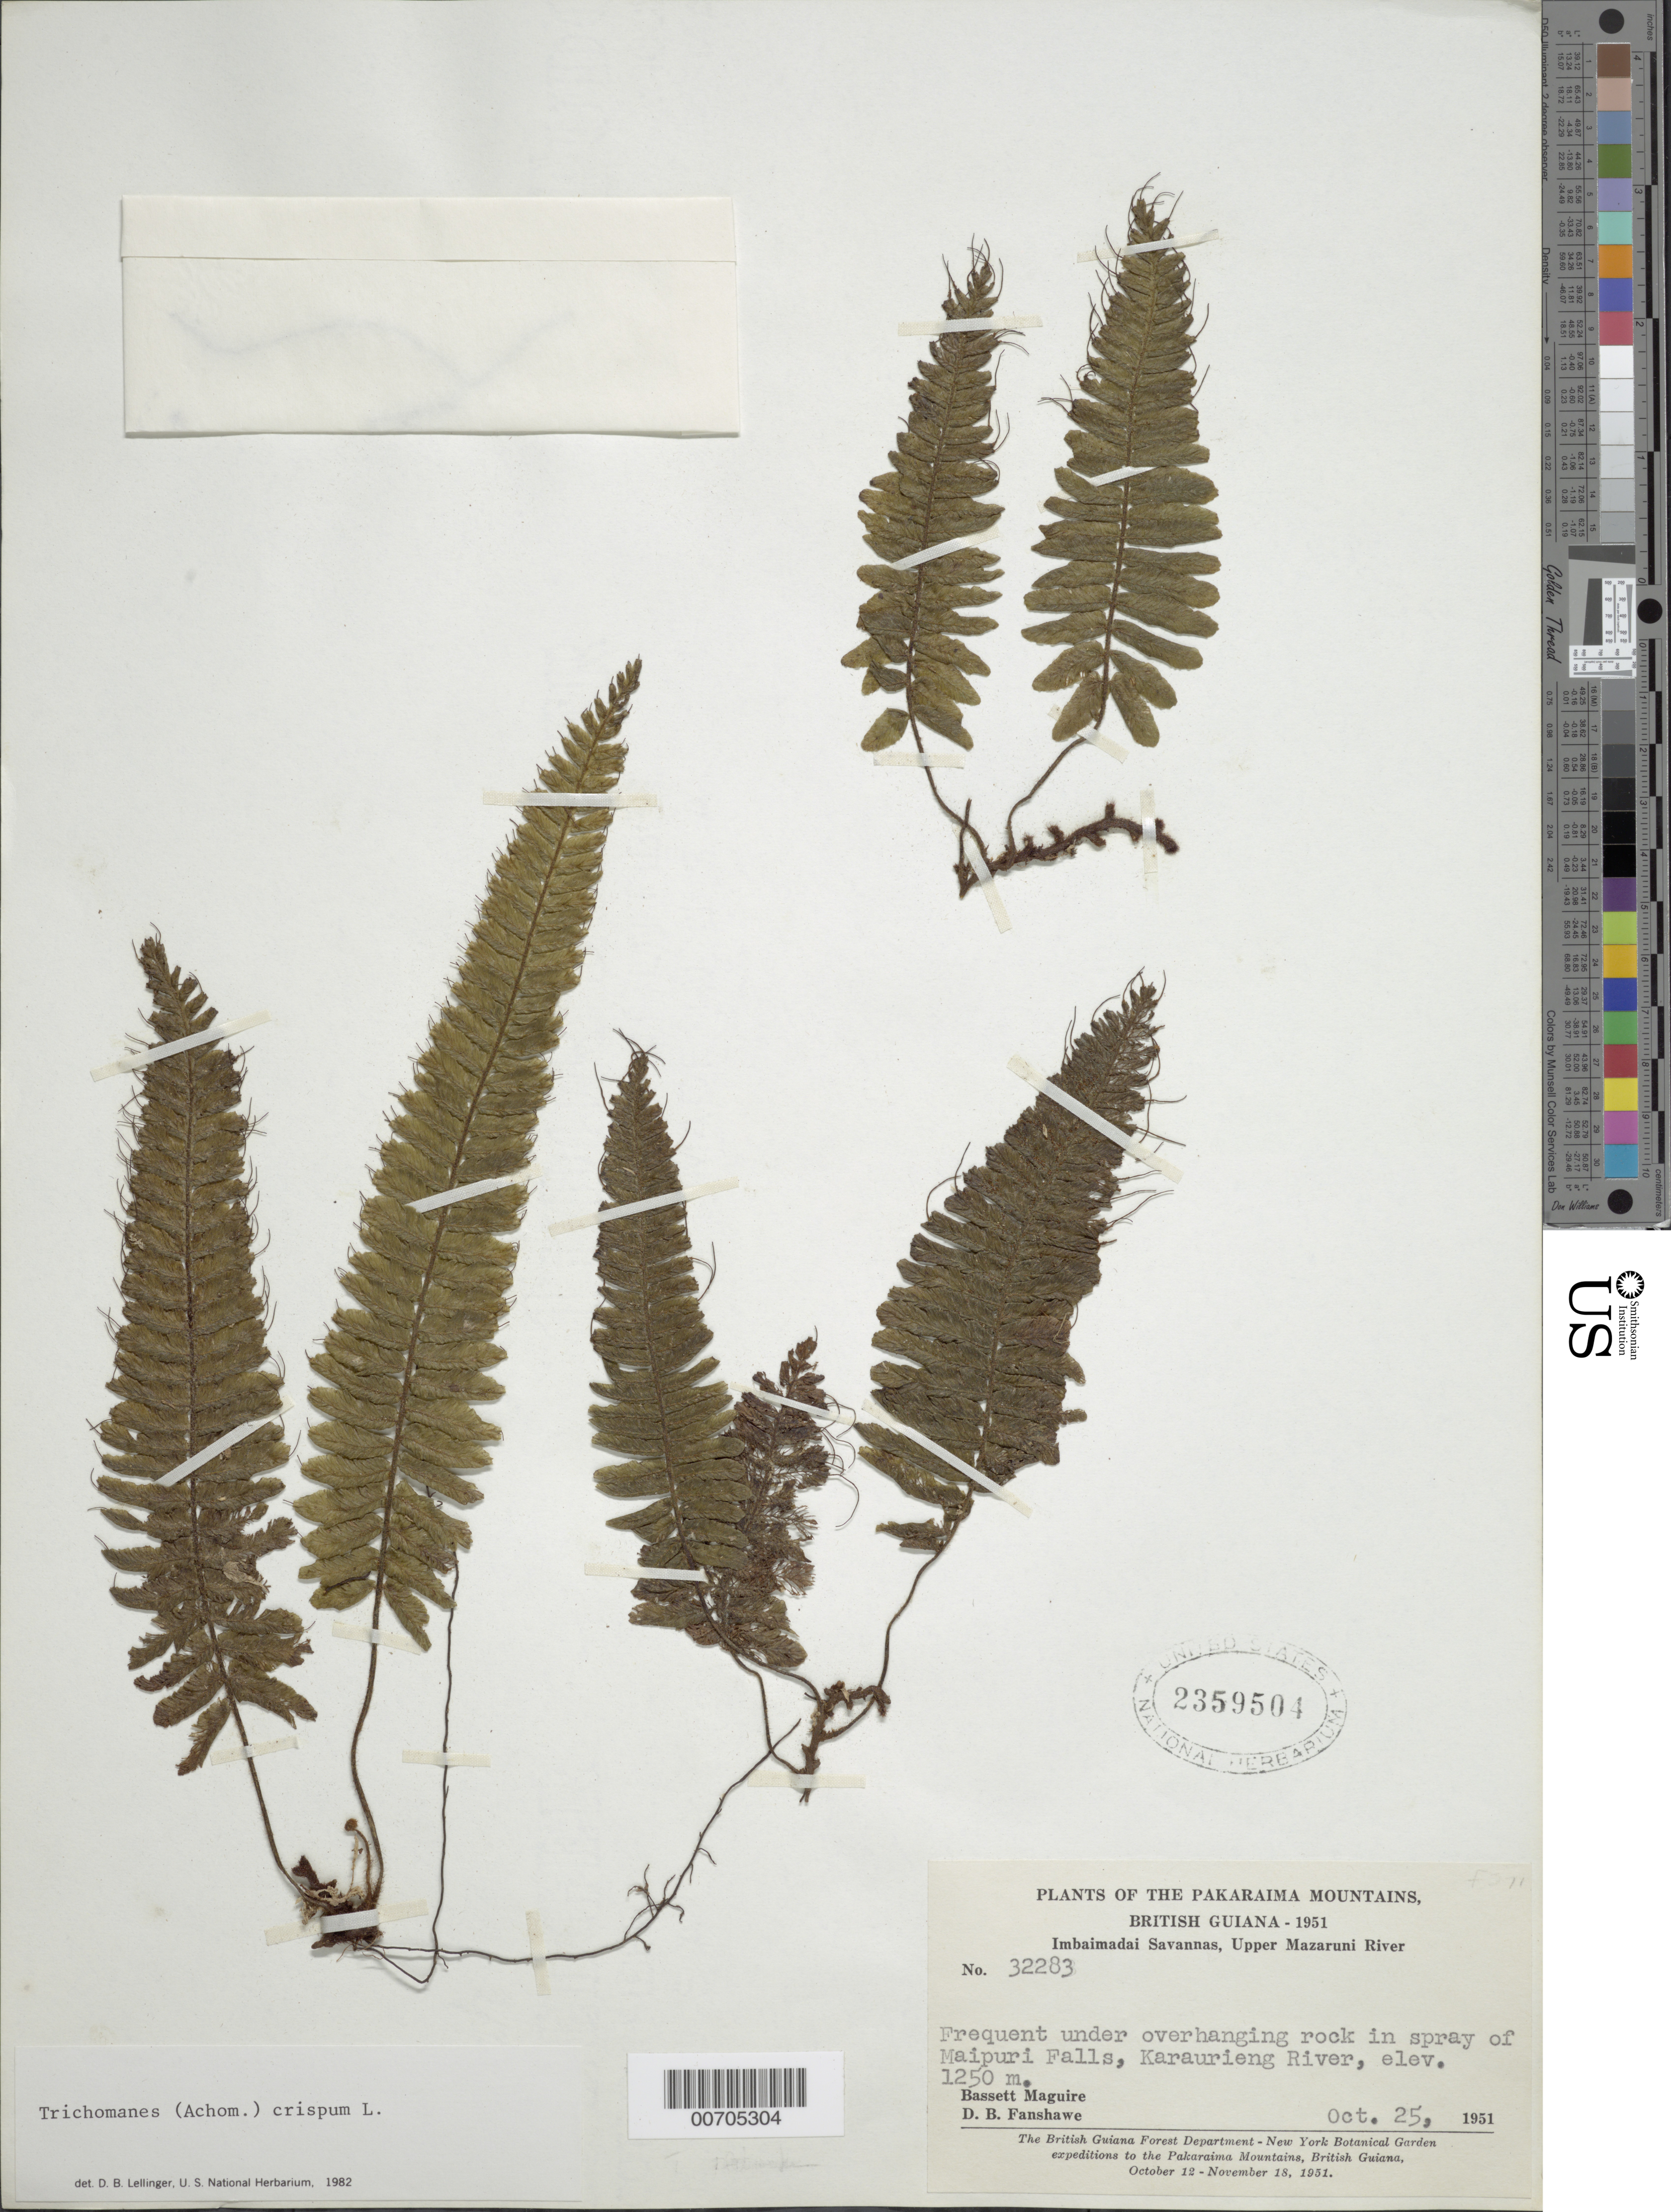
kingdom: Plantae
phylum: Tracheophyta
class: Polypodiopsida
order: Hymenophyllales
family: Hymenophyllaceae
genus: Trichomanes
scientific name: Trichomanes crispum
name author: L.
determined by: Lellinger, David B., (BOT), Smithsonian Institution - National Museum of Natural History (UNITED STATES)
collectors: B. Maguire & D. B. Fanshawe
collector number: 32283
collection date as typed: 25-Oct-51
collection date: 1951-10-25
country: Guyana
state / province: Cuyuni-Mazaruni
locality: Maipuri Falls, Karaurieng River, Imbaimadai savannas, upper Mazaruni River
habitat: Under overhanging rock in spray of falls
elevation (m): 1250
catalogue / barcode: US 2359504